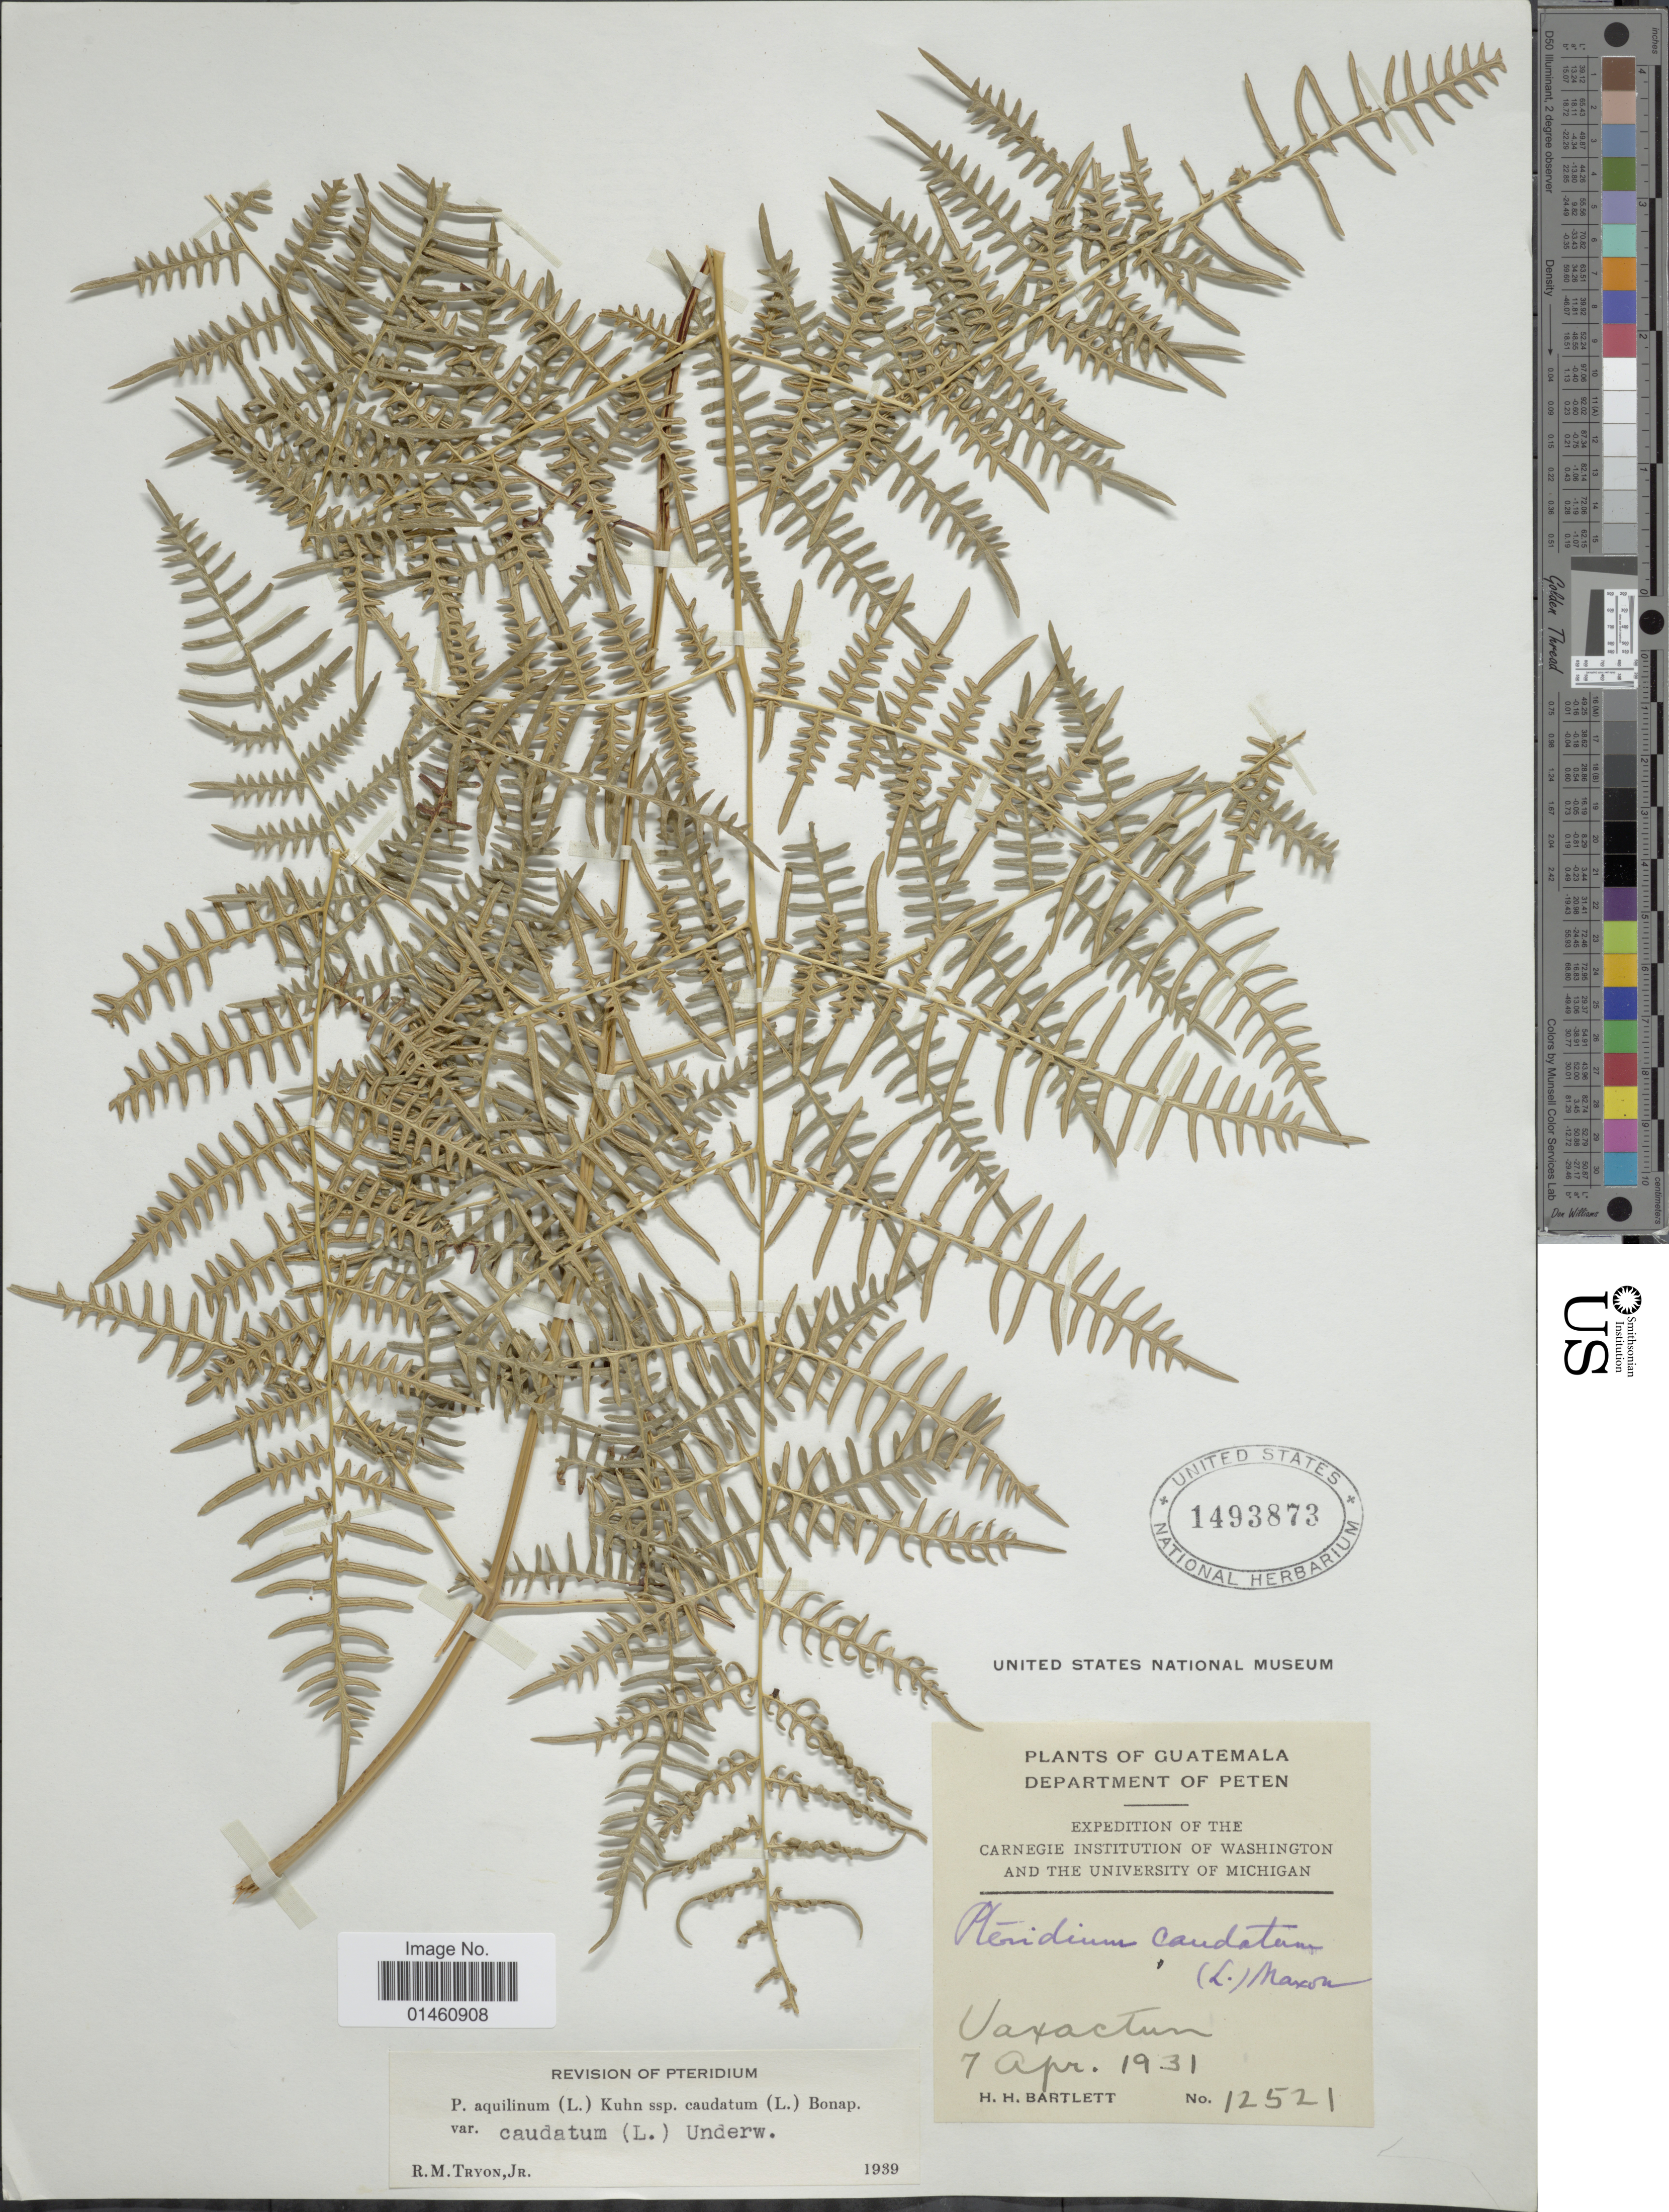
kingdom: Plantae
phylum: Tracheophyta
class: Polypodiopsida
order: Polypodiales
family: Dennstaedtiaceae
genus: Pteridium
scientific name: Pteridium caudatum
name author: (L.) Maxon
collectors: H. H. Bartlett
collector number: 12521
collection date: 1931-04-07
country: Guatemala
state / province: El Petén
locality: Uaxactun.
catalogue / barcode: US 1493873